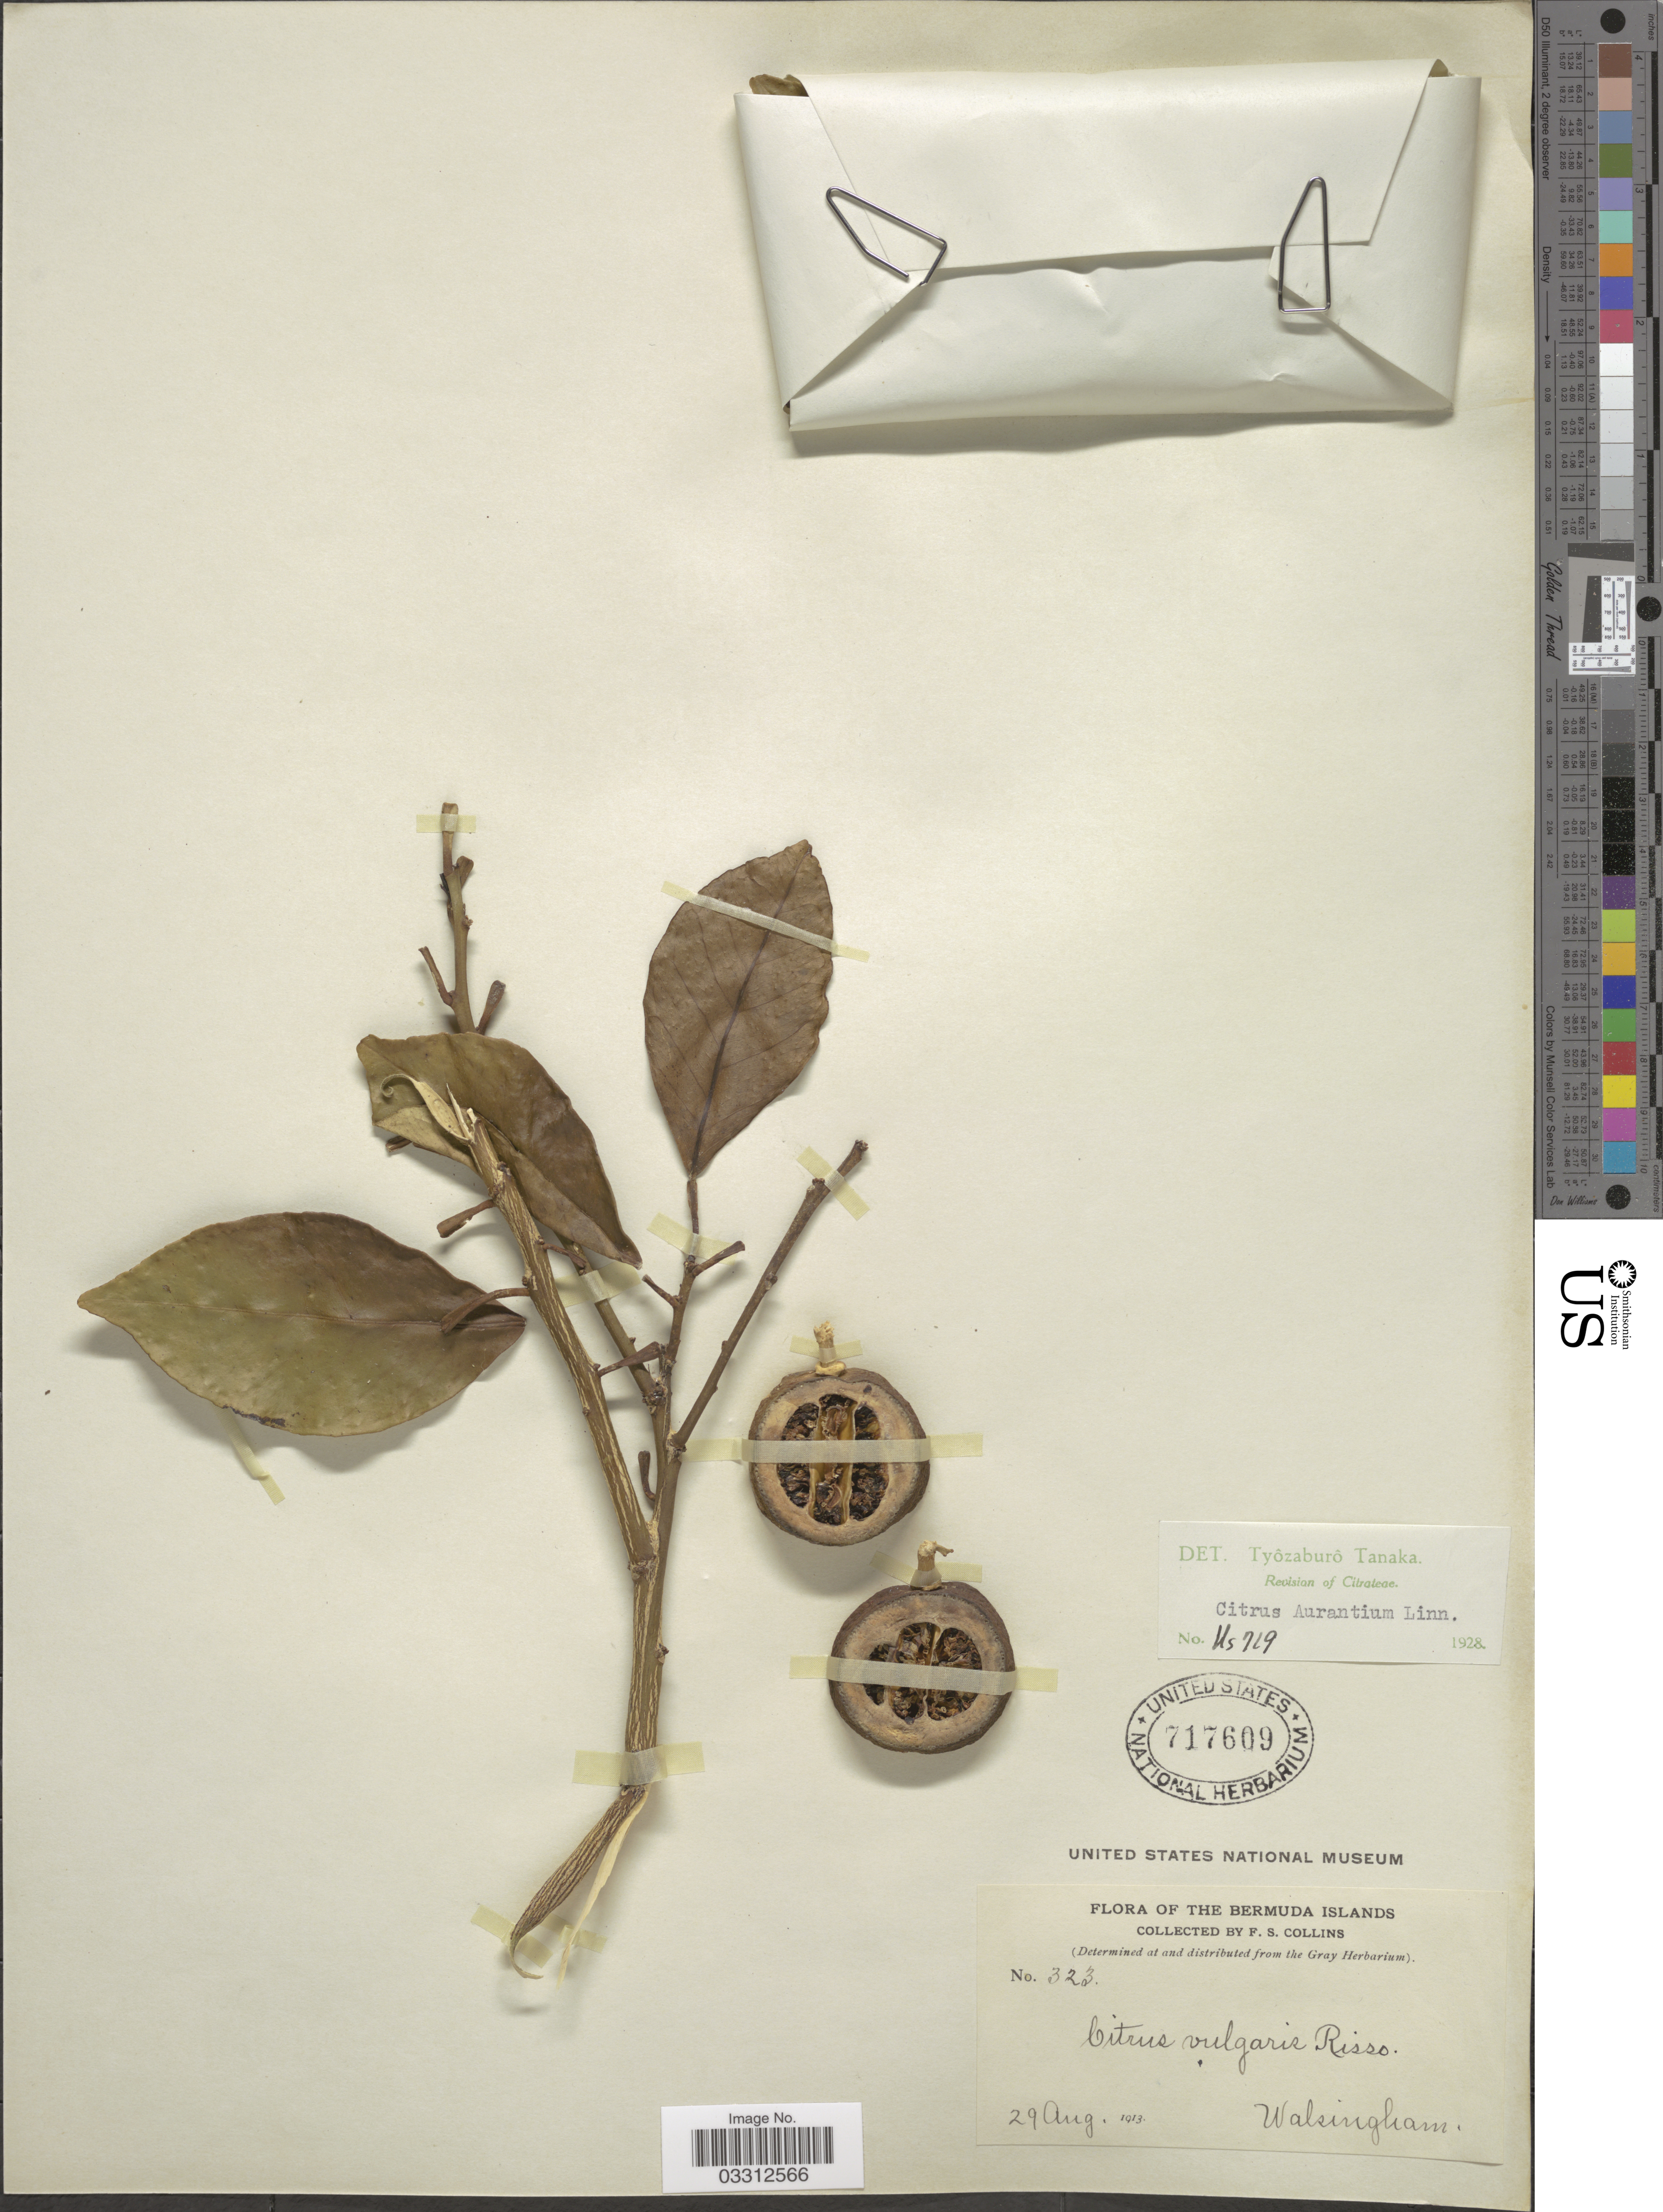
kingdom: Plantae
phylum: Tracheophyta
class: Magnoliopsida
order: Sapindales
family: Rutaceae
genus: Citrus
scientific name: Citrus x aurantium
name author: L.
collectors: F. Collins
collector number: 323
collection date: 1913-08-29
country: Bermuda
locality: The Bermuda Islands, Walsingham.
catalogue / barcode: US 717609